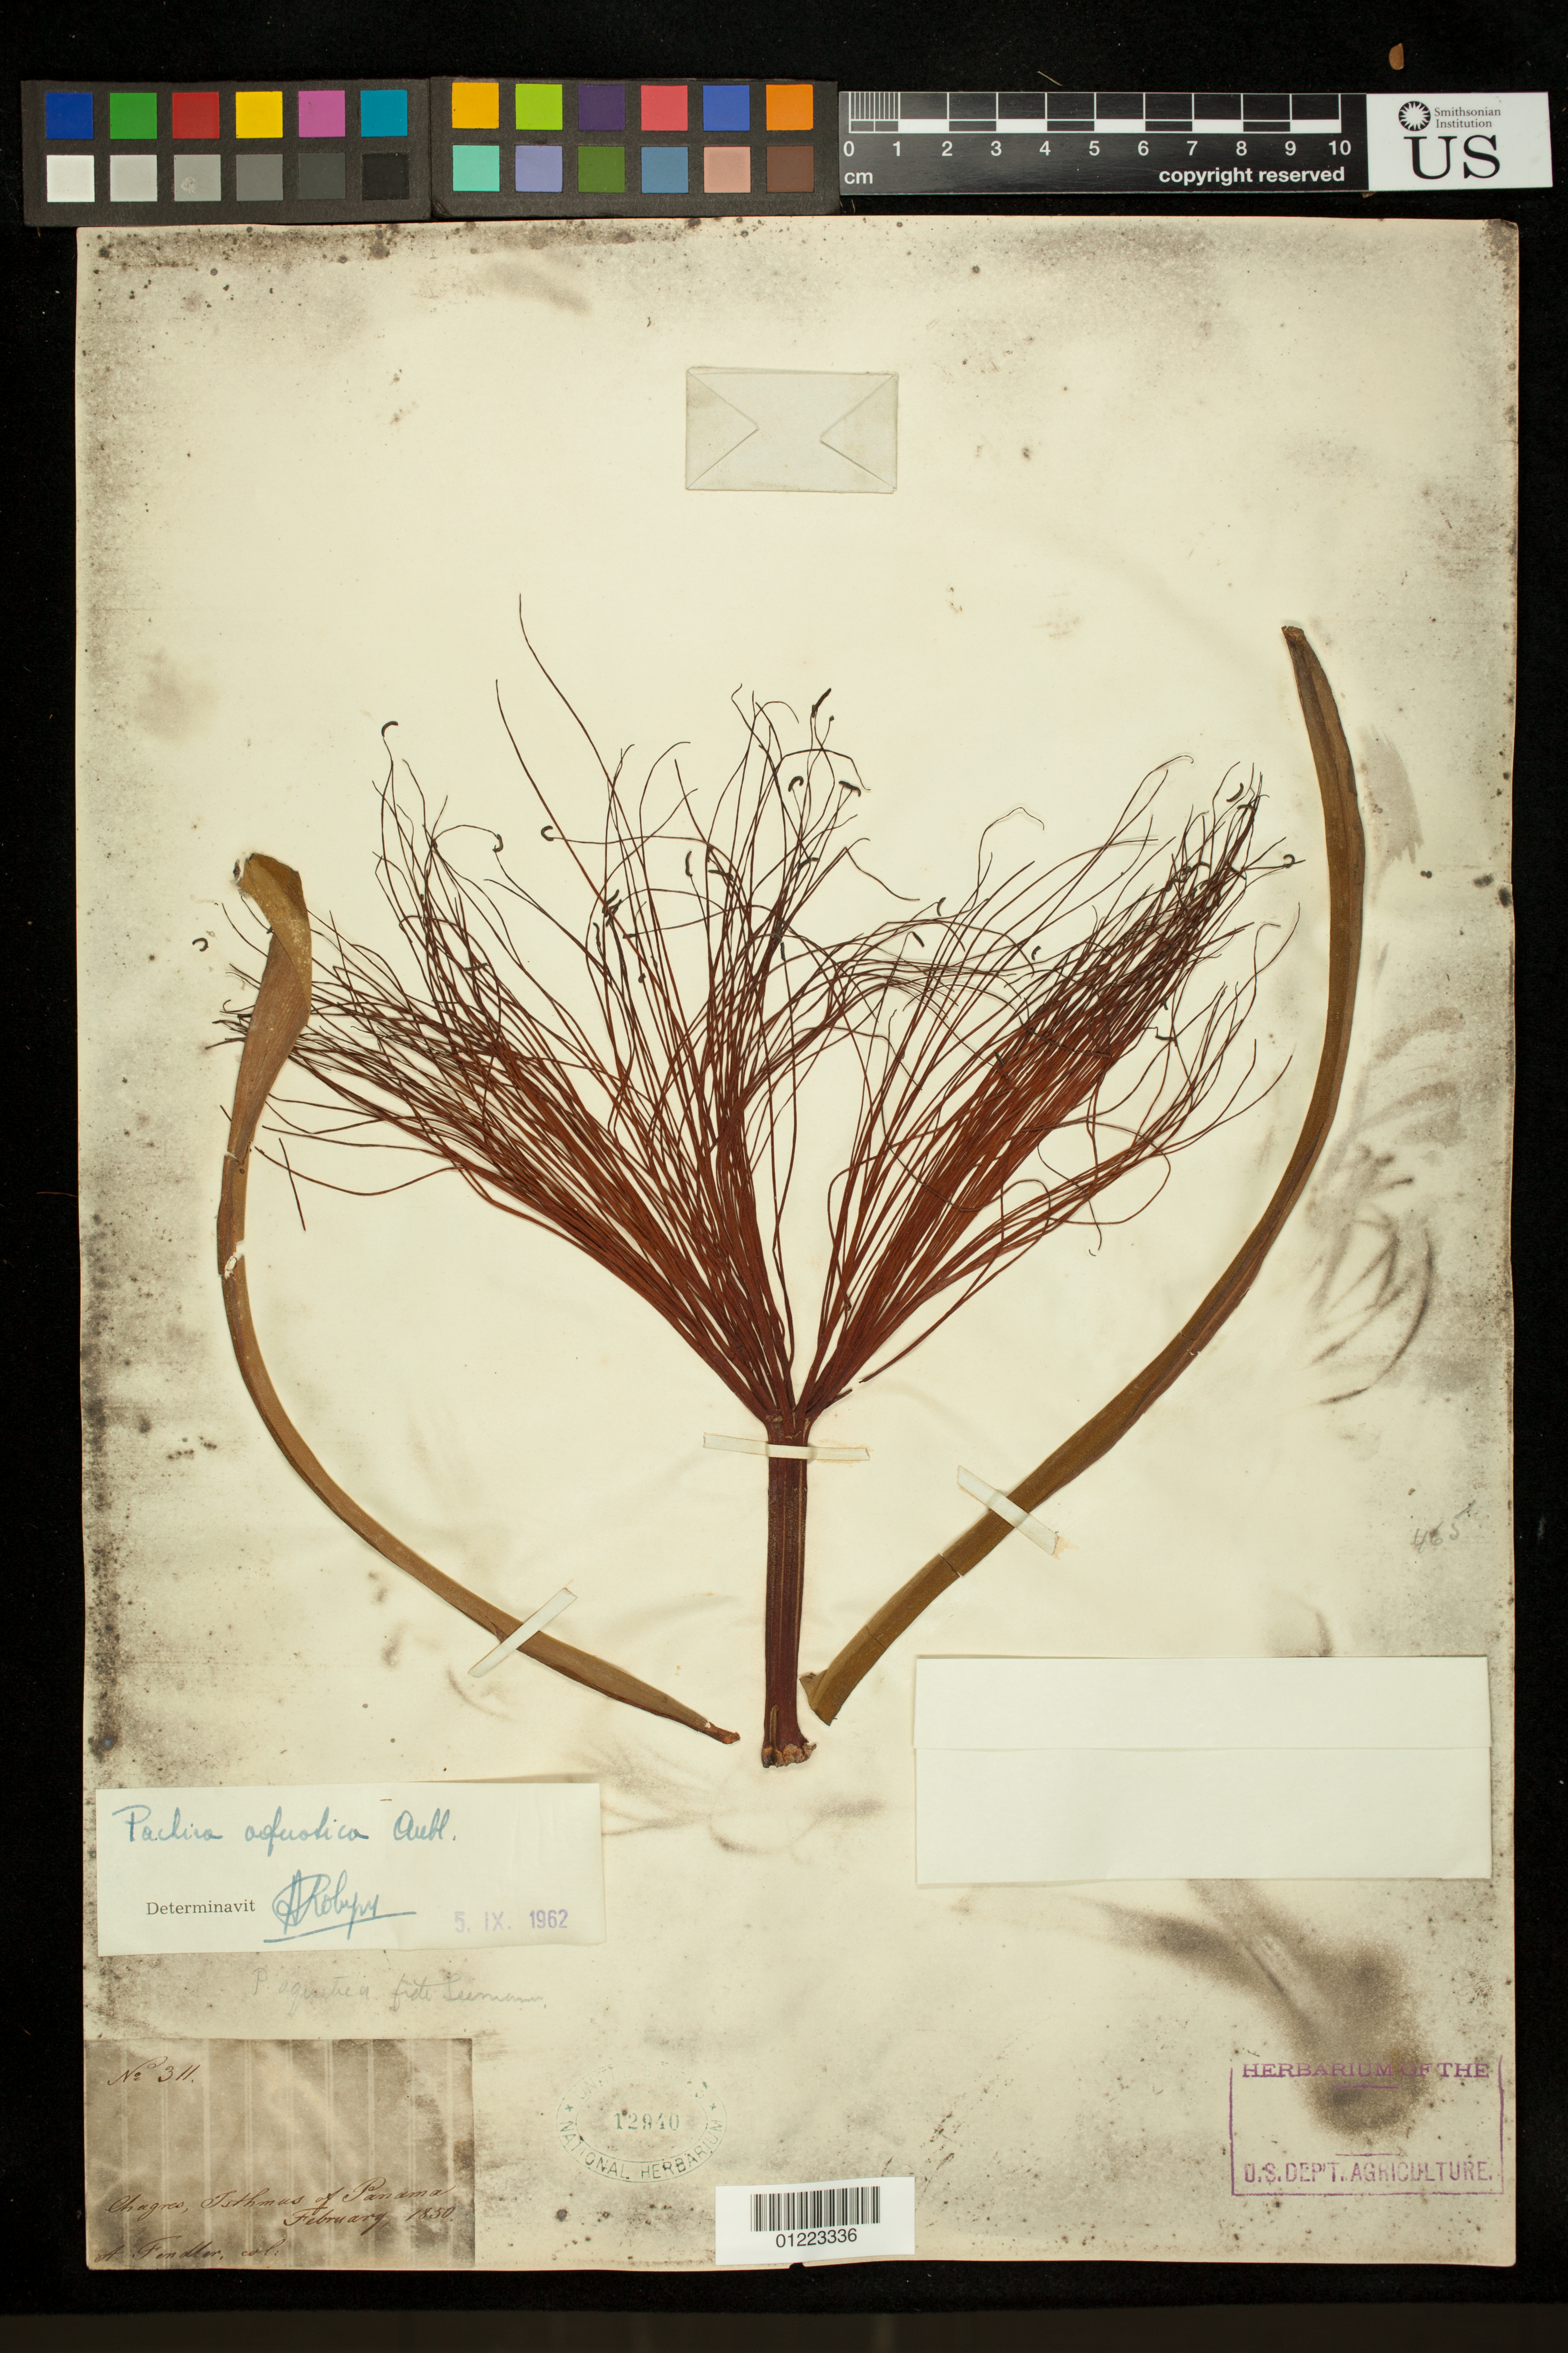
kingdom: Plantae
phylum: Tracheophyta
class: Magnoliopsida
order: Malvales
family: Malvaceae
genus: Pachira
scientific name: Pachira aquatica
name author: Aubl.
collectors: A. Fendler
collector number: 311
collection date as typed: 1850-02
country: Panama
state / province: Colón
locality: Chagres, Isthmus of Panama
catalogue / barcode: US 12940